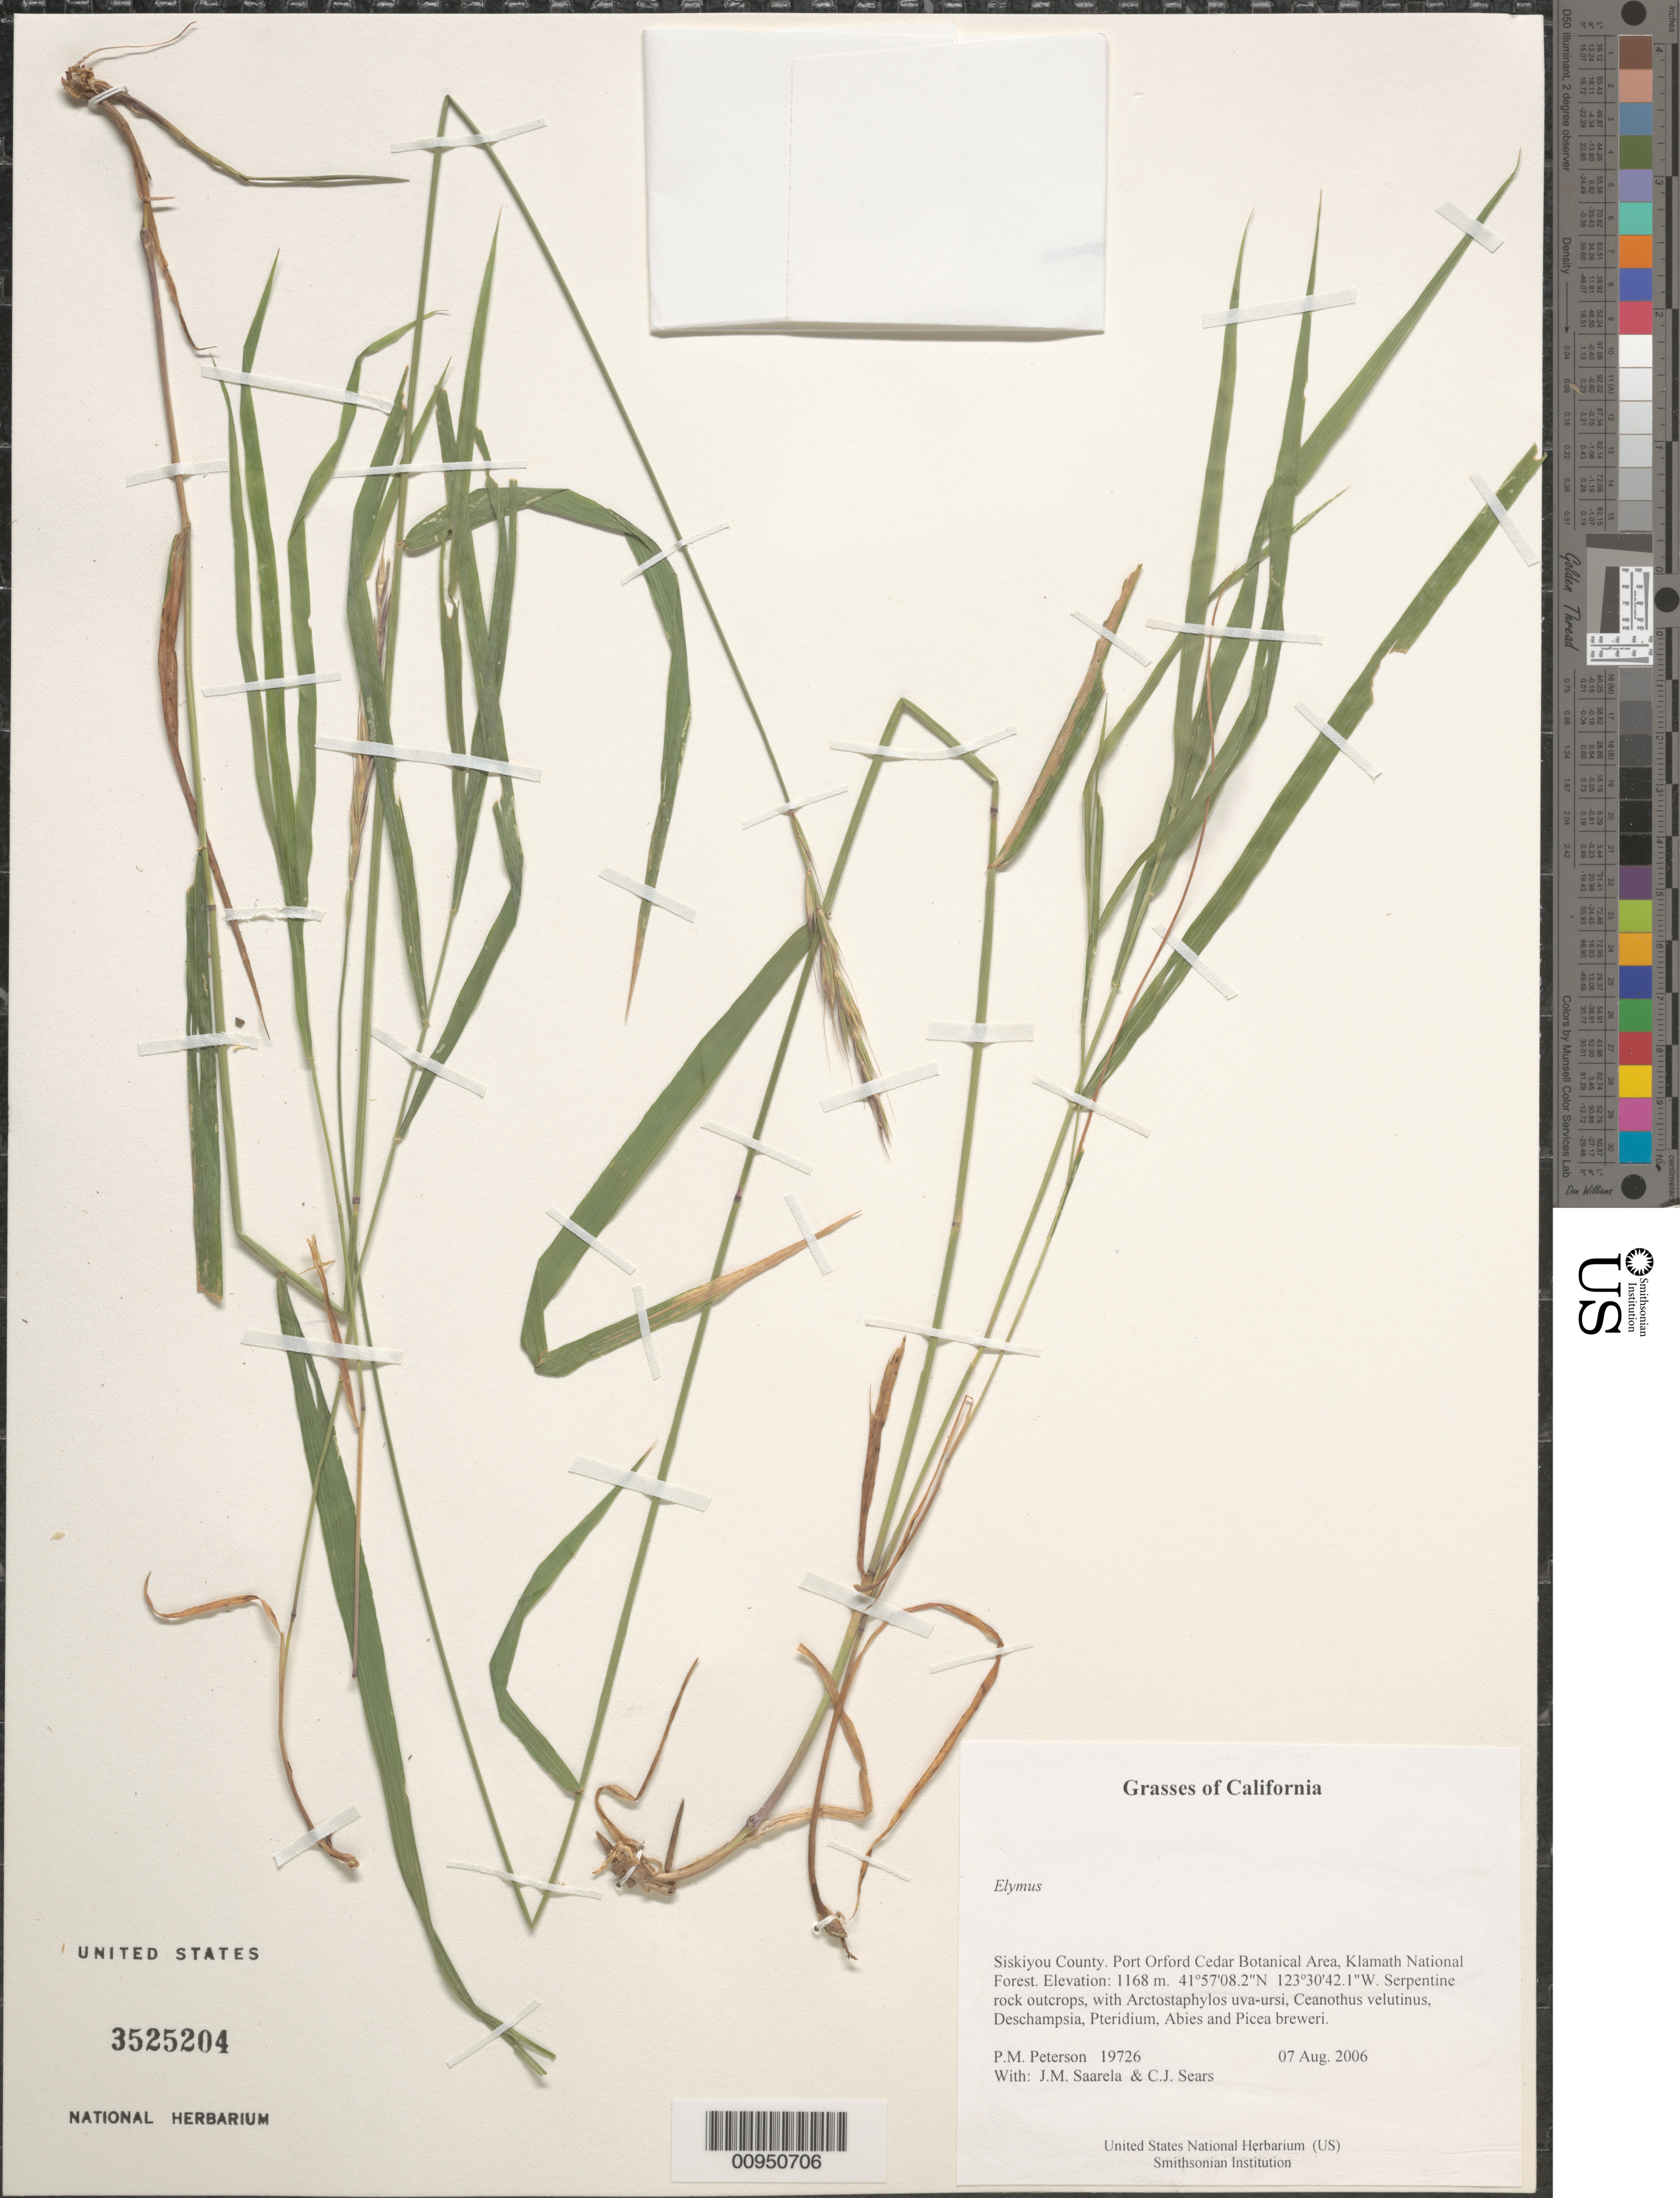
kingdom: Plantae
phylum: Tracheophyta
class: Liliopsida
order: Poales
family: Poaceae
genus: Elymus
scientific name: Elymus sp.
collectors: P. M. Peterson, J. Saarela & C. Sears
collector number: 19726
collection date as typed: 07 Aug 2006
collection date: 2006-08-07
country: United States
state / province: California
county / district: Siskiyou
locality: Port Orford Cedar Botanical Area, Klamath National Forest.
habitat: Serpentine rock outcrops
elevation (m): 1168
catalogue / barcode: US 3525204